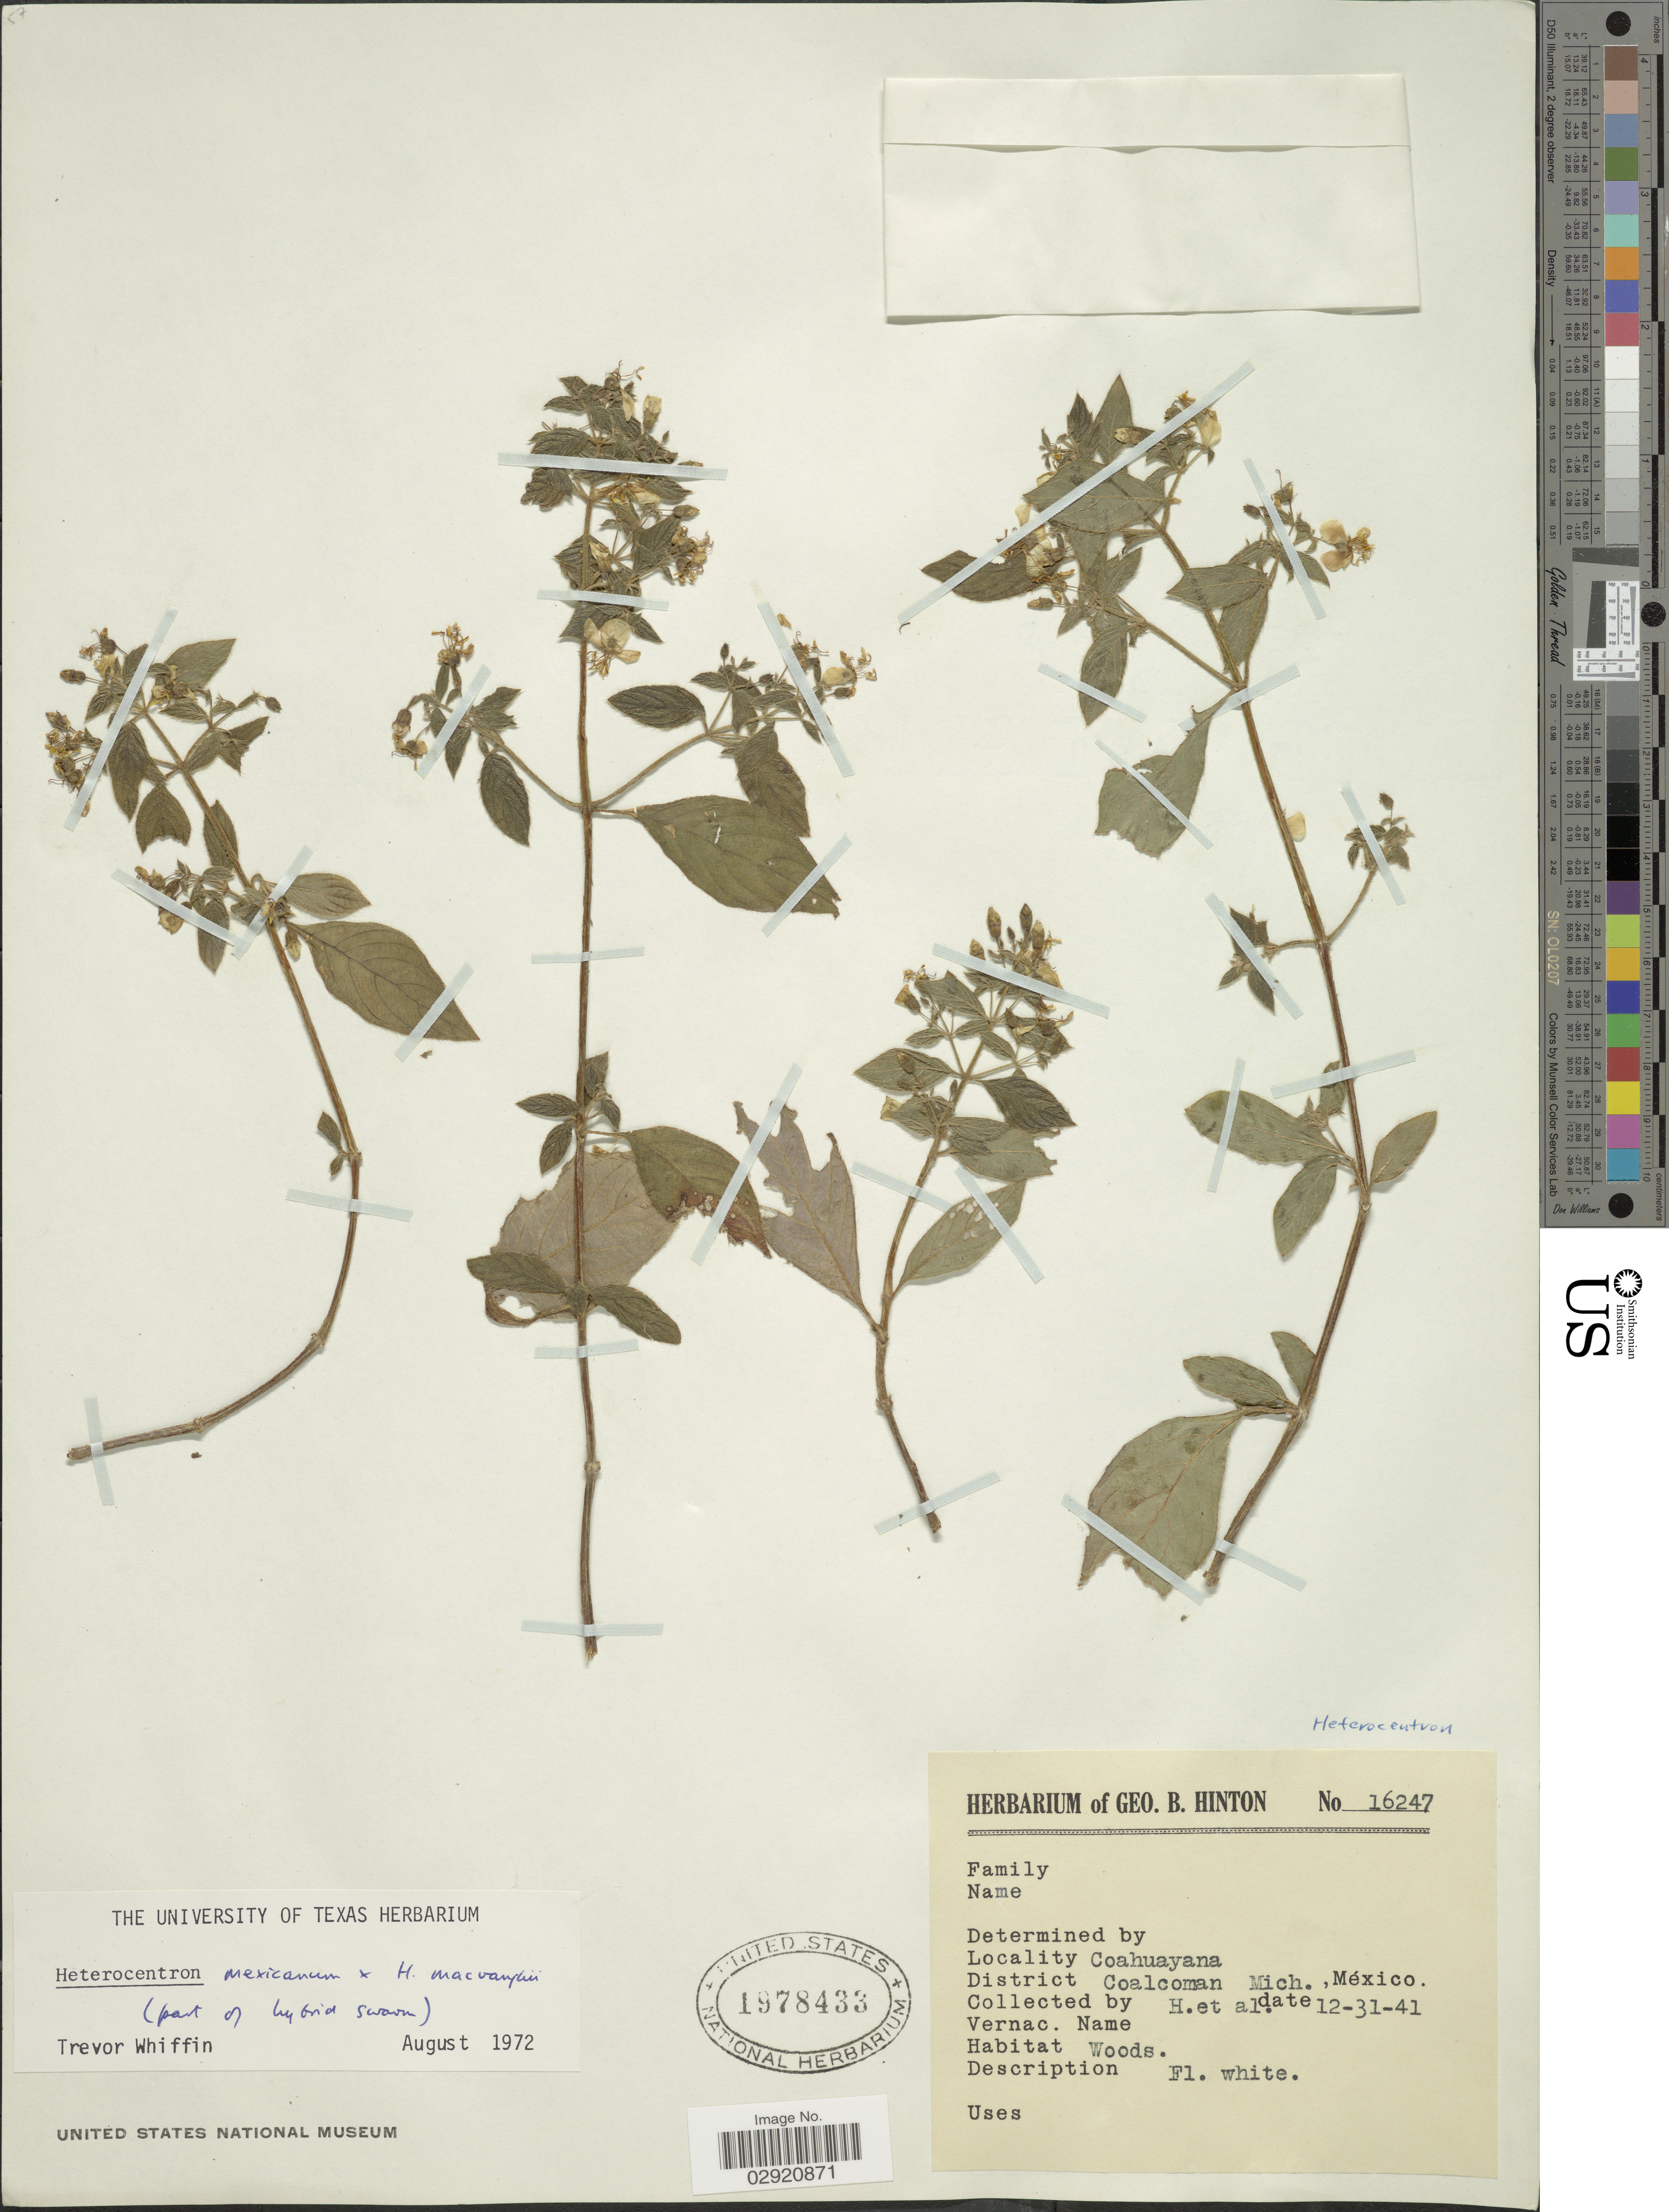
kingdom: Plantae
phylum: Tracheophyta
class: Magnoliopsida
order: Myrtales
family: Melastomataceae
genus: Heterocentron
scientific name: Heterocentron mexicanum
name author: Hook. & Arn.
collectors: G. B. Hinton & et al.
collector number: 16247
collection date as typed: Transcribed d/m/y: 31/12/41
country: Mexico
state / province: Michoacán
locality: Coahuayana. District Coalcoman Mich.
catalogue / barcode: US 1978433